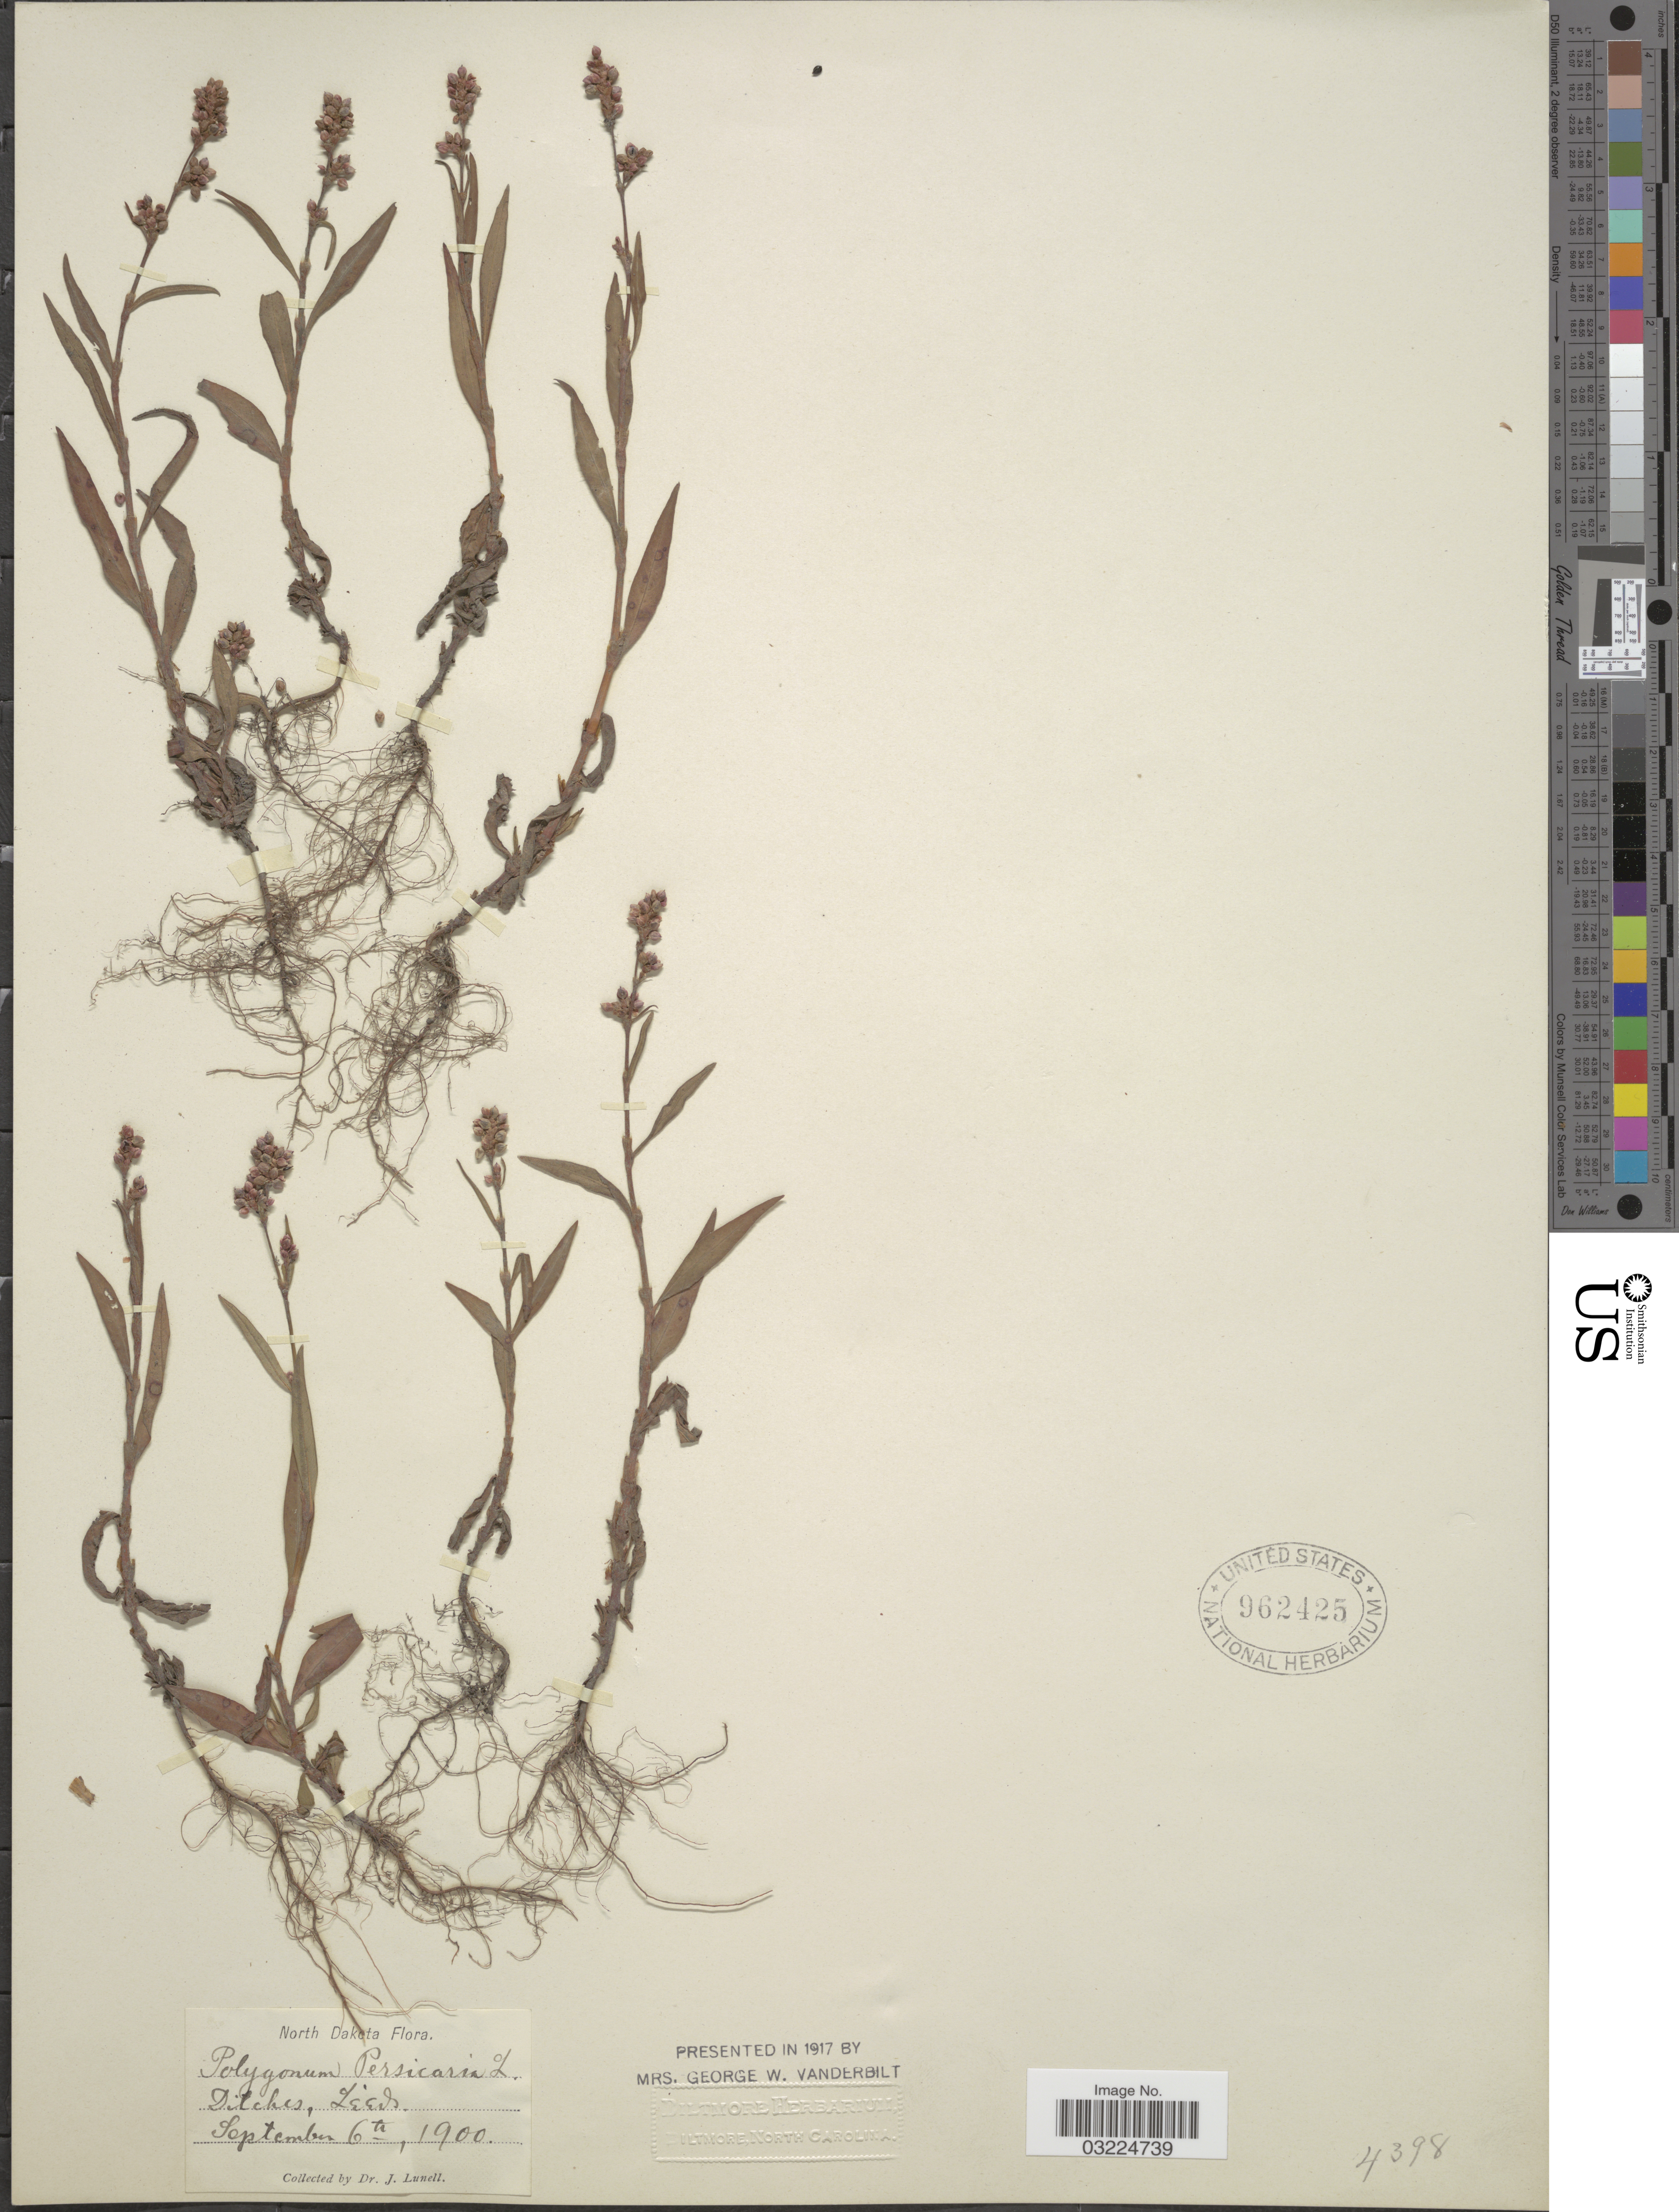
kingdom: Plantae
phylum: Tracheophyta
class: Magnoliopsida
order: Caryophyllales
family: Polygonaceae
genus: Persicaria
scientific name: Persicaria maculosa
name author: S.F. Gray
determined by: Atha, D. E.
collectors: J. Lunell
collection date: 1900-09-06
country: United States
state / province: North Dakota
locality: Ditches, Leeds.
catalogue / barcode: US 962425